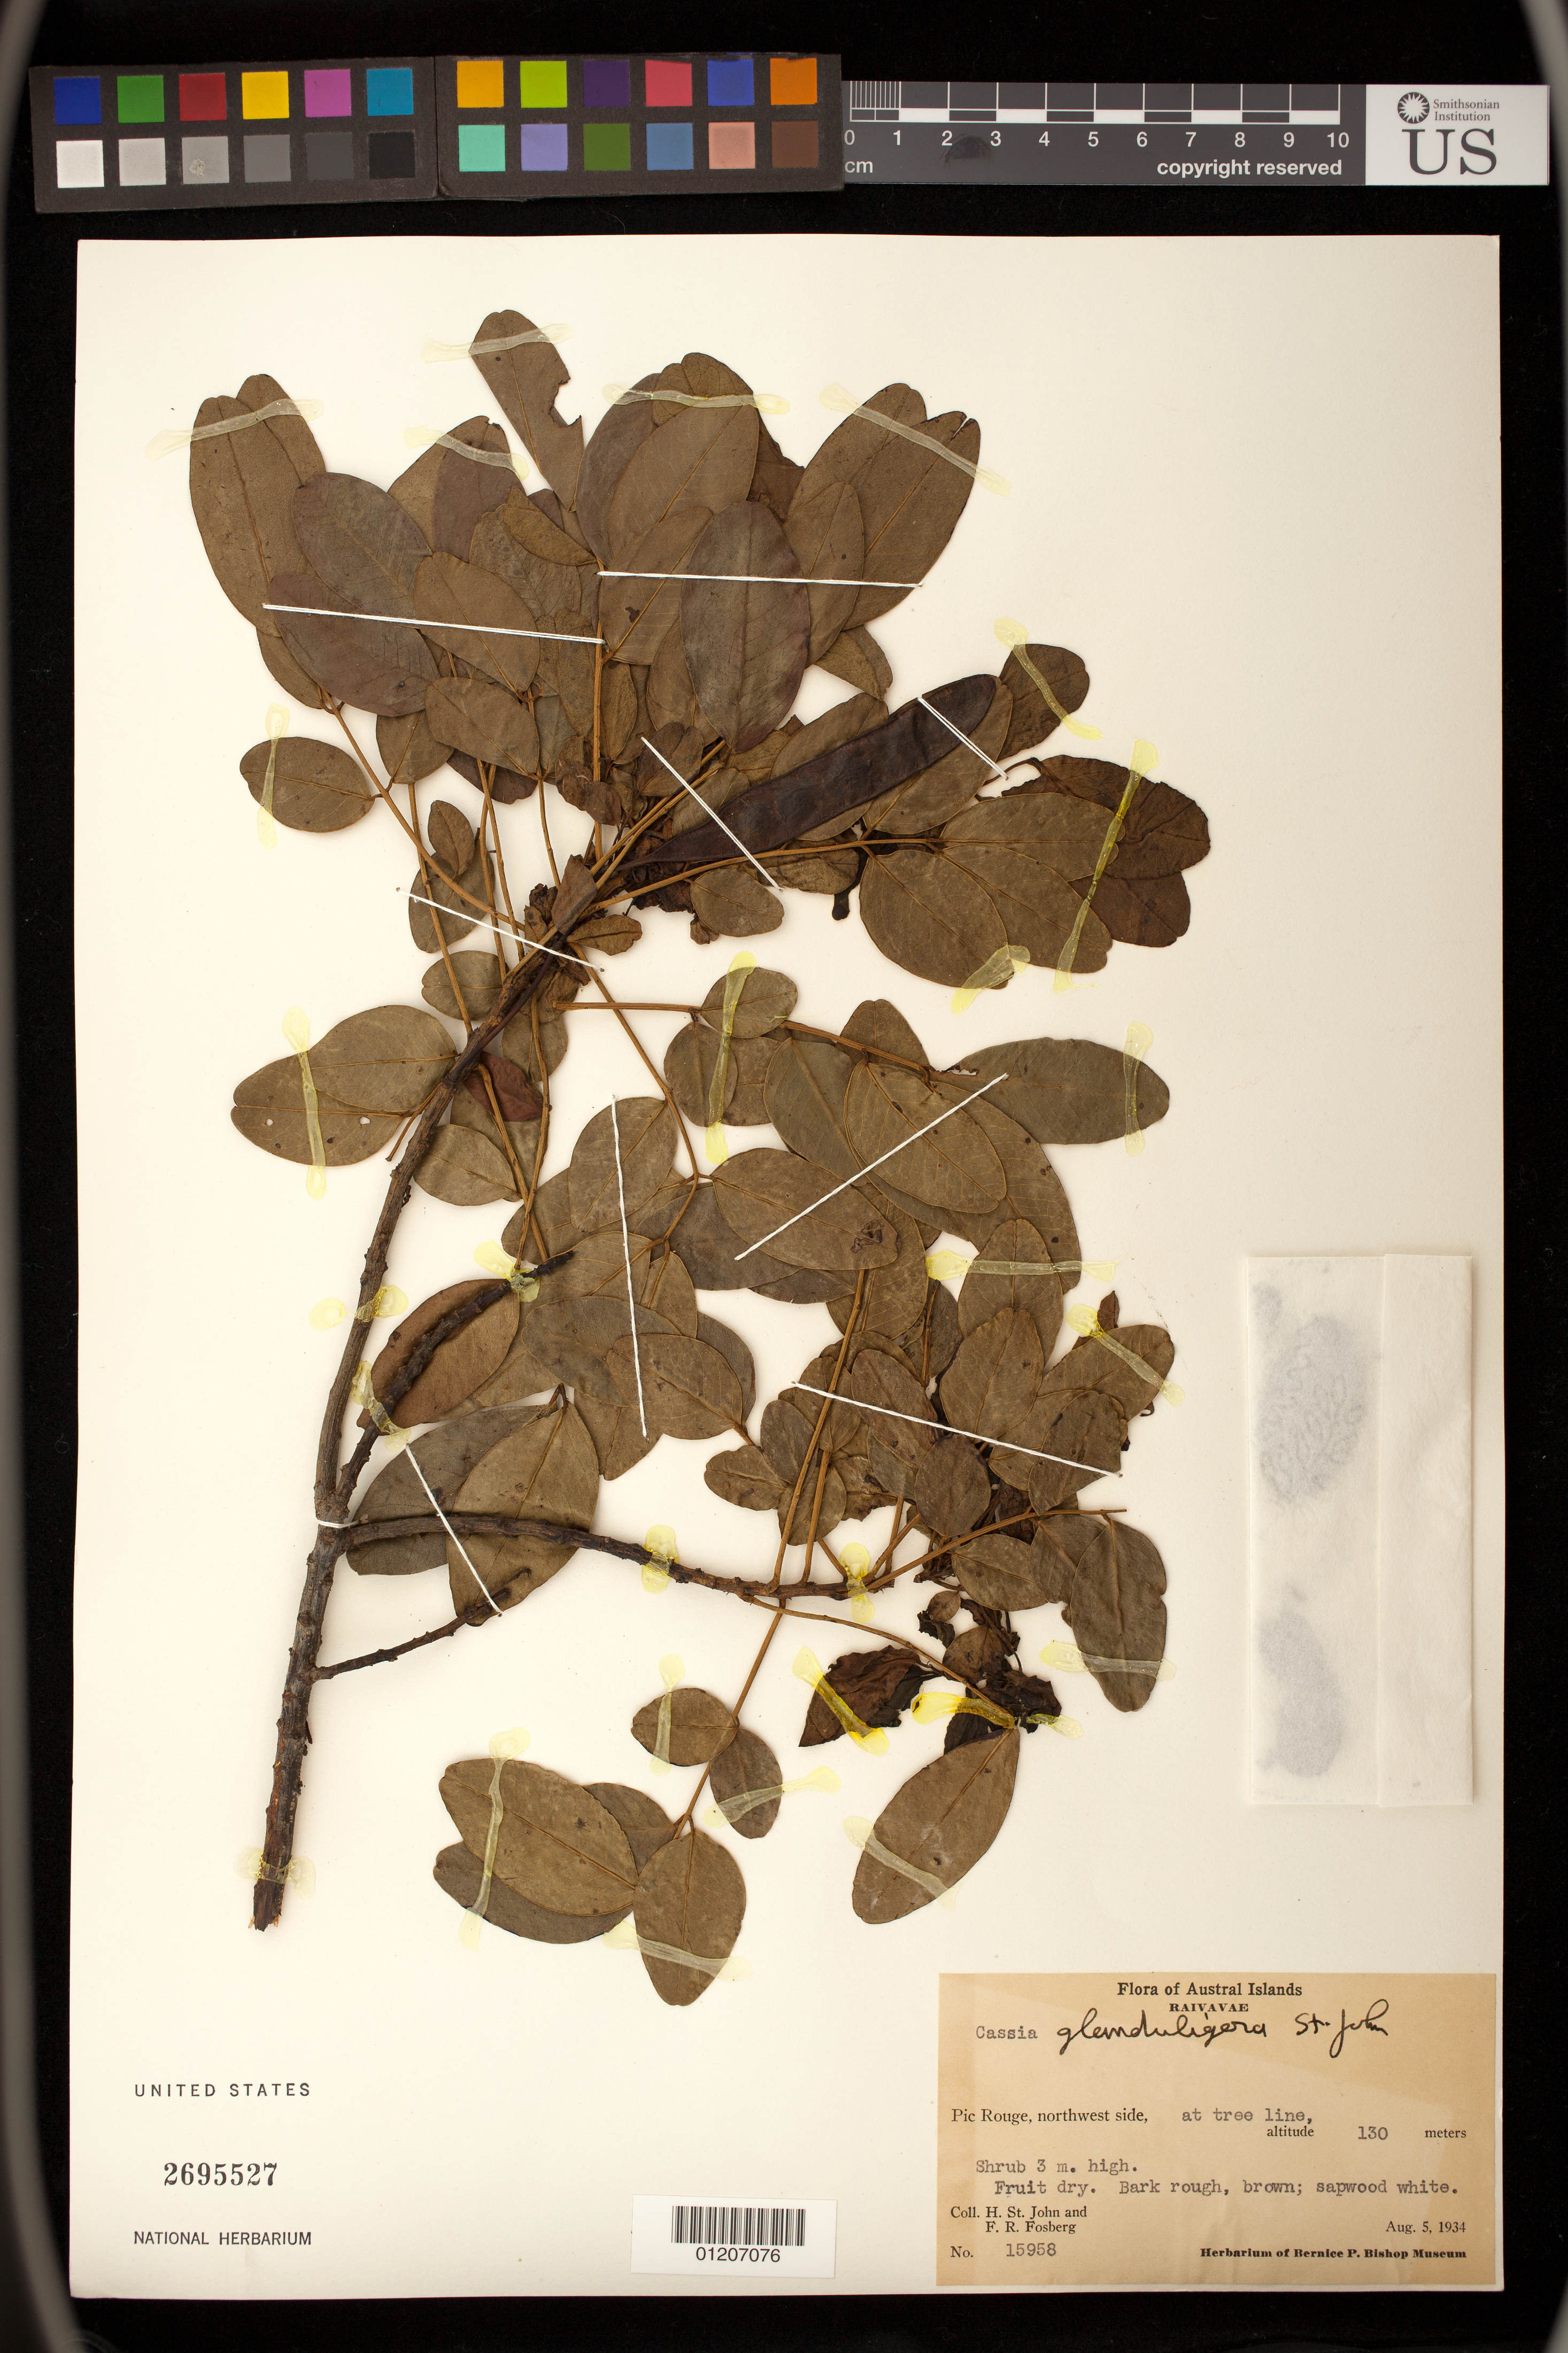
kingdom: Plantae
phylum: Tracheophyta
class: Magnoliopsida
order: Fabales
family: Fabaceae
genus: Senna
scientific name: Senna gaudichaudii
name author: (Hook. & Arn.) H.S. Irwin & Barneby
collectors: H. St. John & F. R. Fosberg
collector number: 15958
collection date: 1934-08-05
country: French Polynesia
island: Raivavae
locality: Pic rouge, Northwest side.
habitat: At tree line.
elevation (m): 130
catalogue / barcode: US 2695527